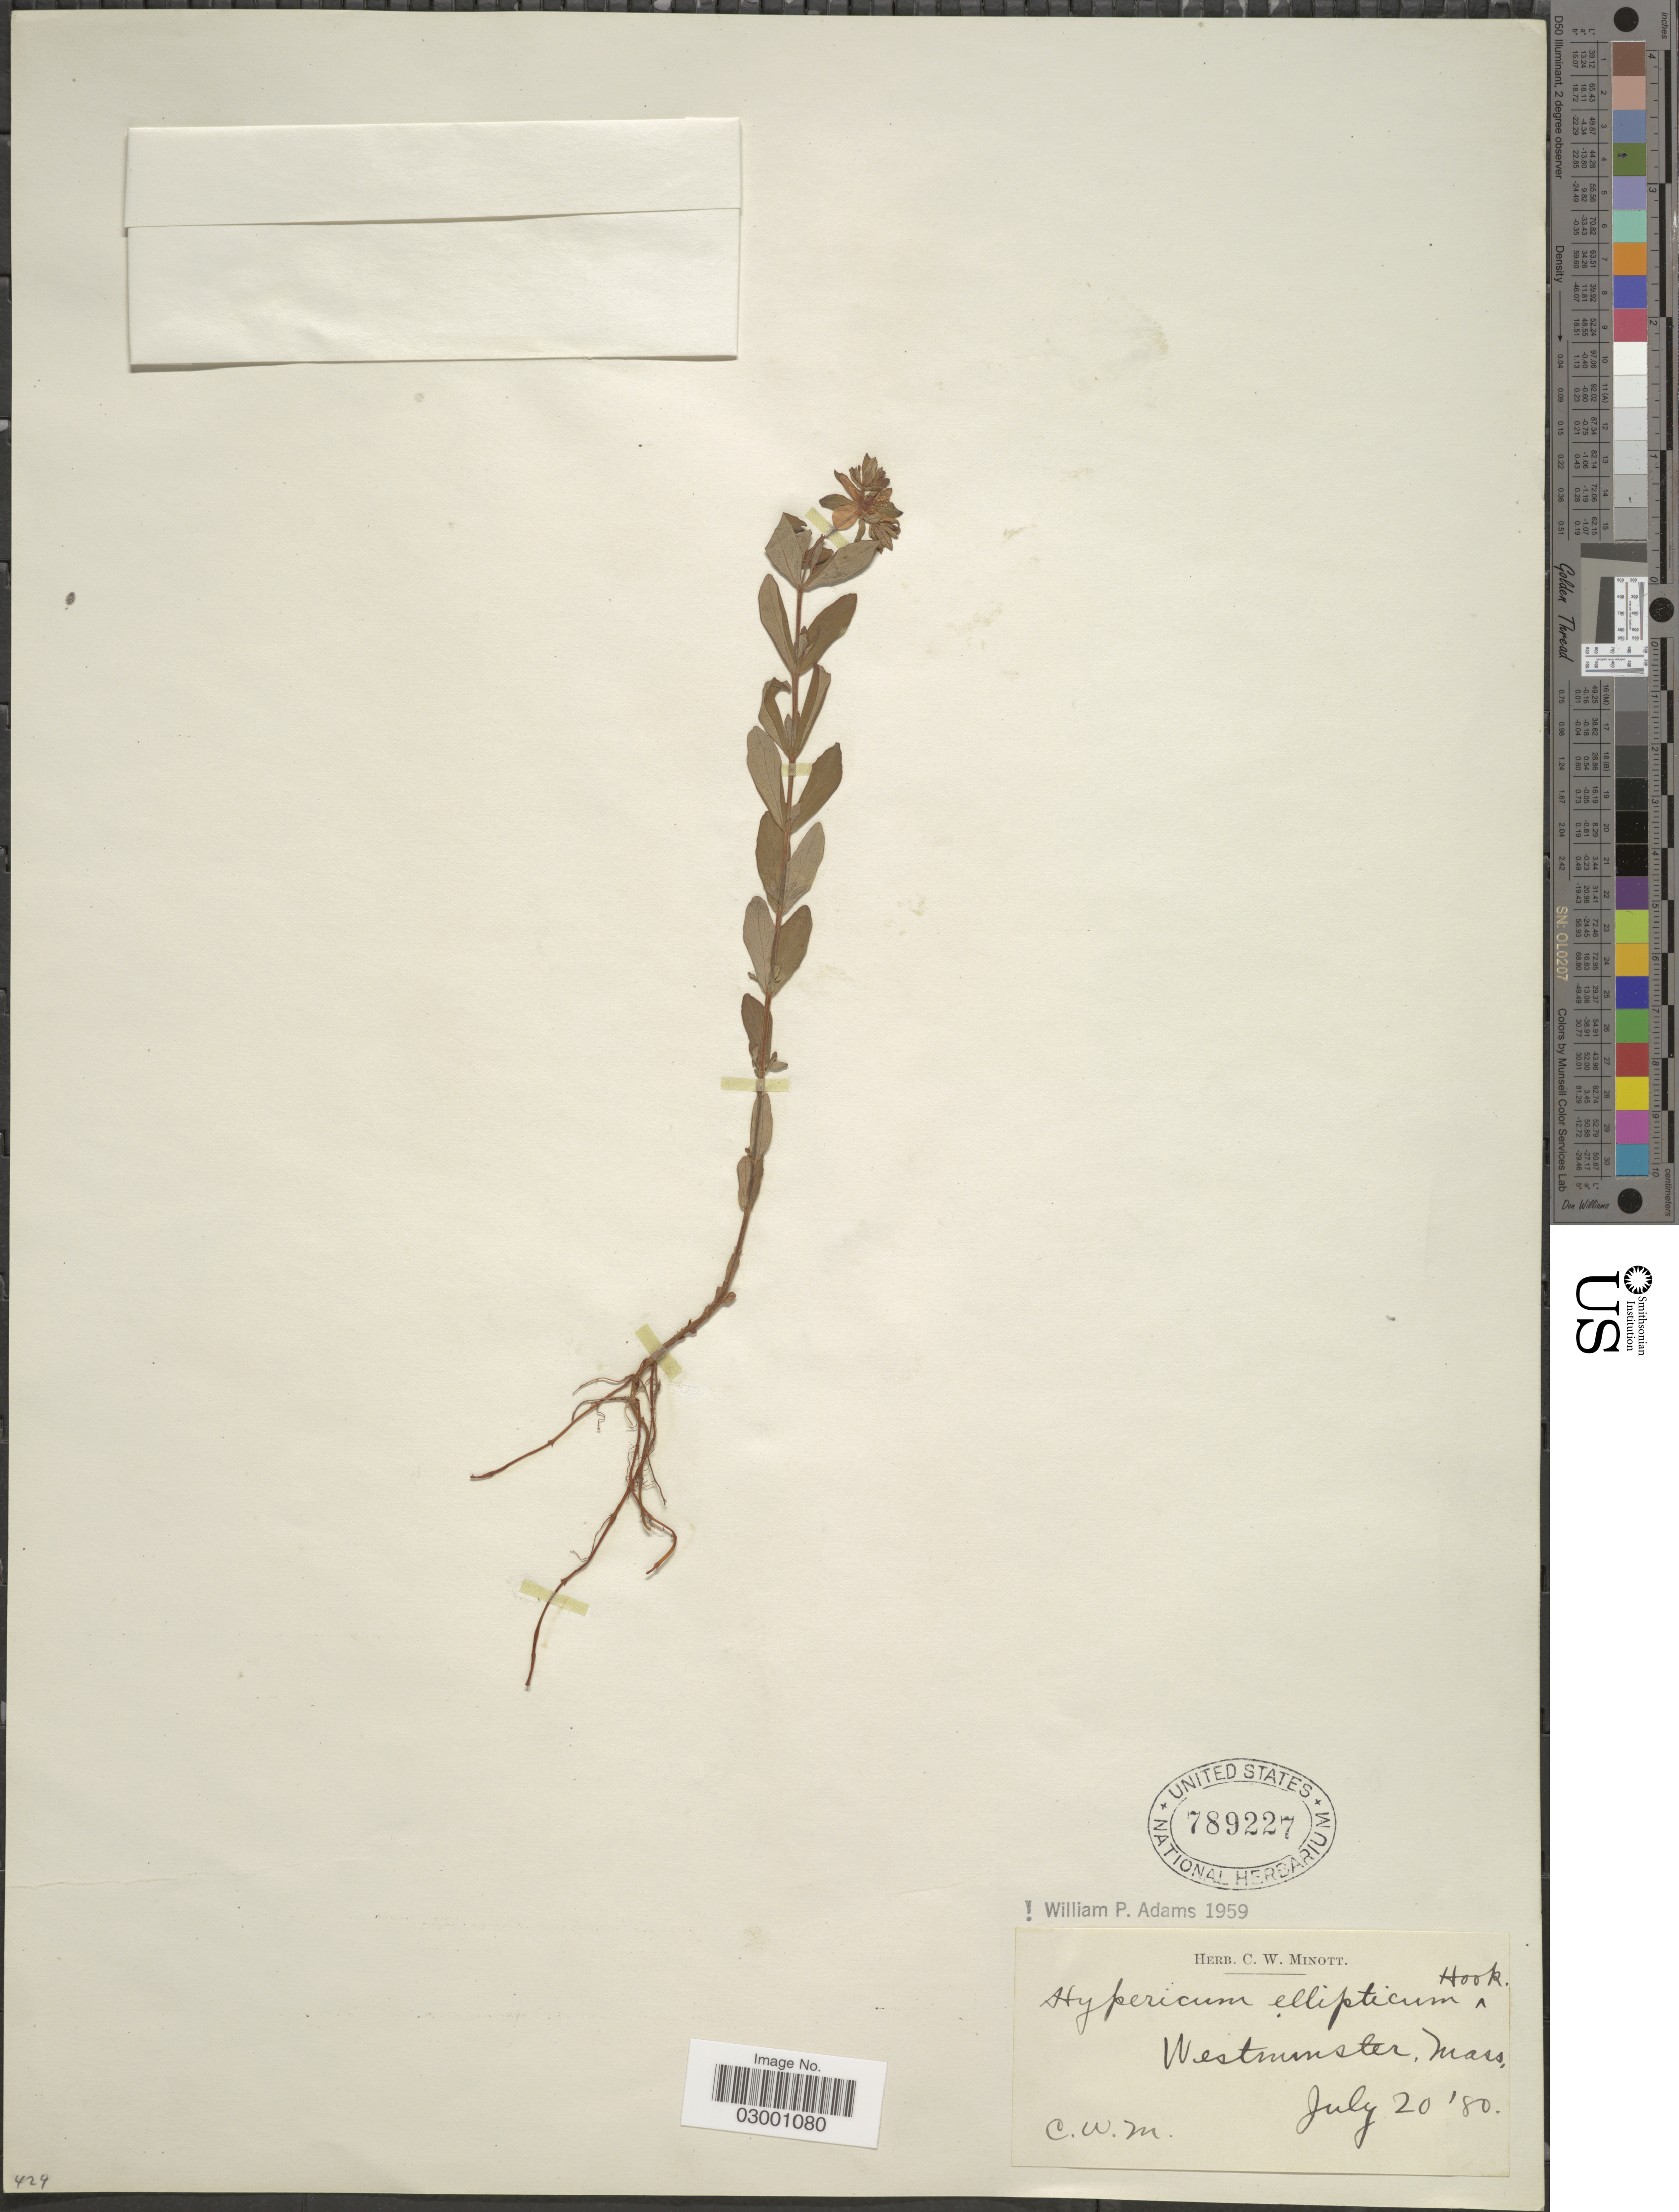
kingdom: Plantae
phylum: Tracheophyta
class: Magnoliopsida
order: Malpighiales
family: Hypericaceae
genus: Hypericum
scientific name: Hypericum ellipticum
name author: Hook.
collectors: C. Minott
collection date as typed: Transcribed d/m/y: 20/7/80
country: United States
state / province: Massachusetts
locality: Westminster, Mass.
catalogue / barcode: US 789227